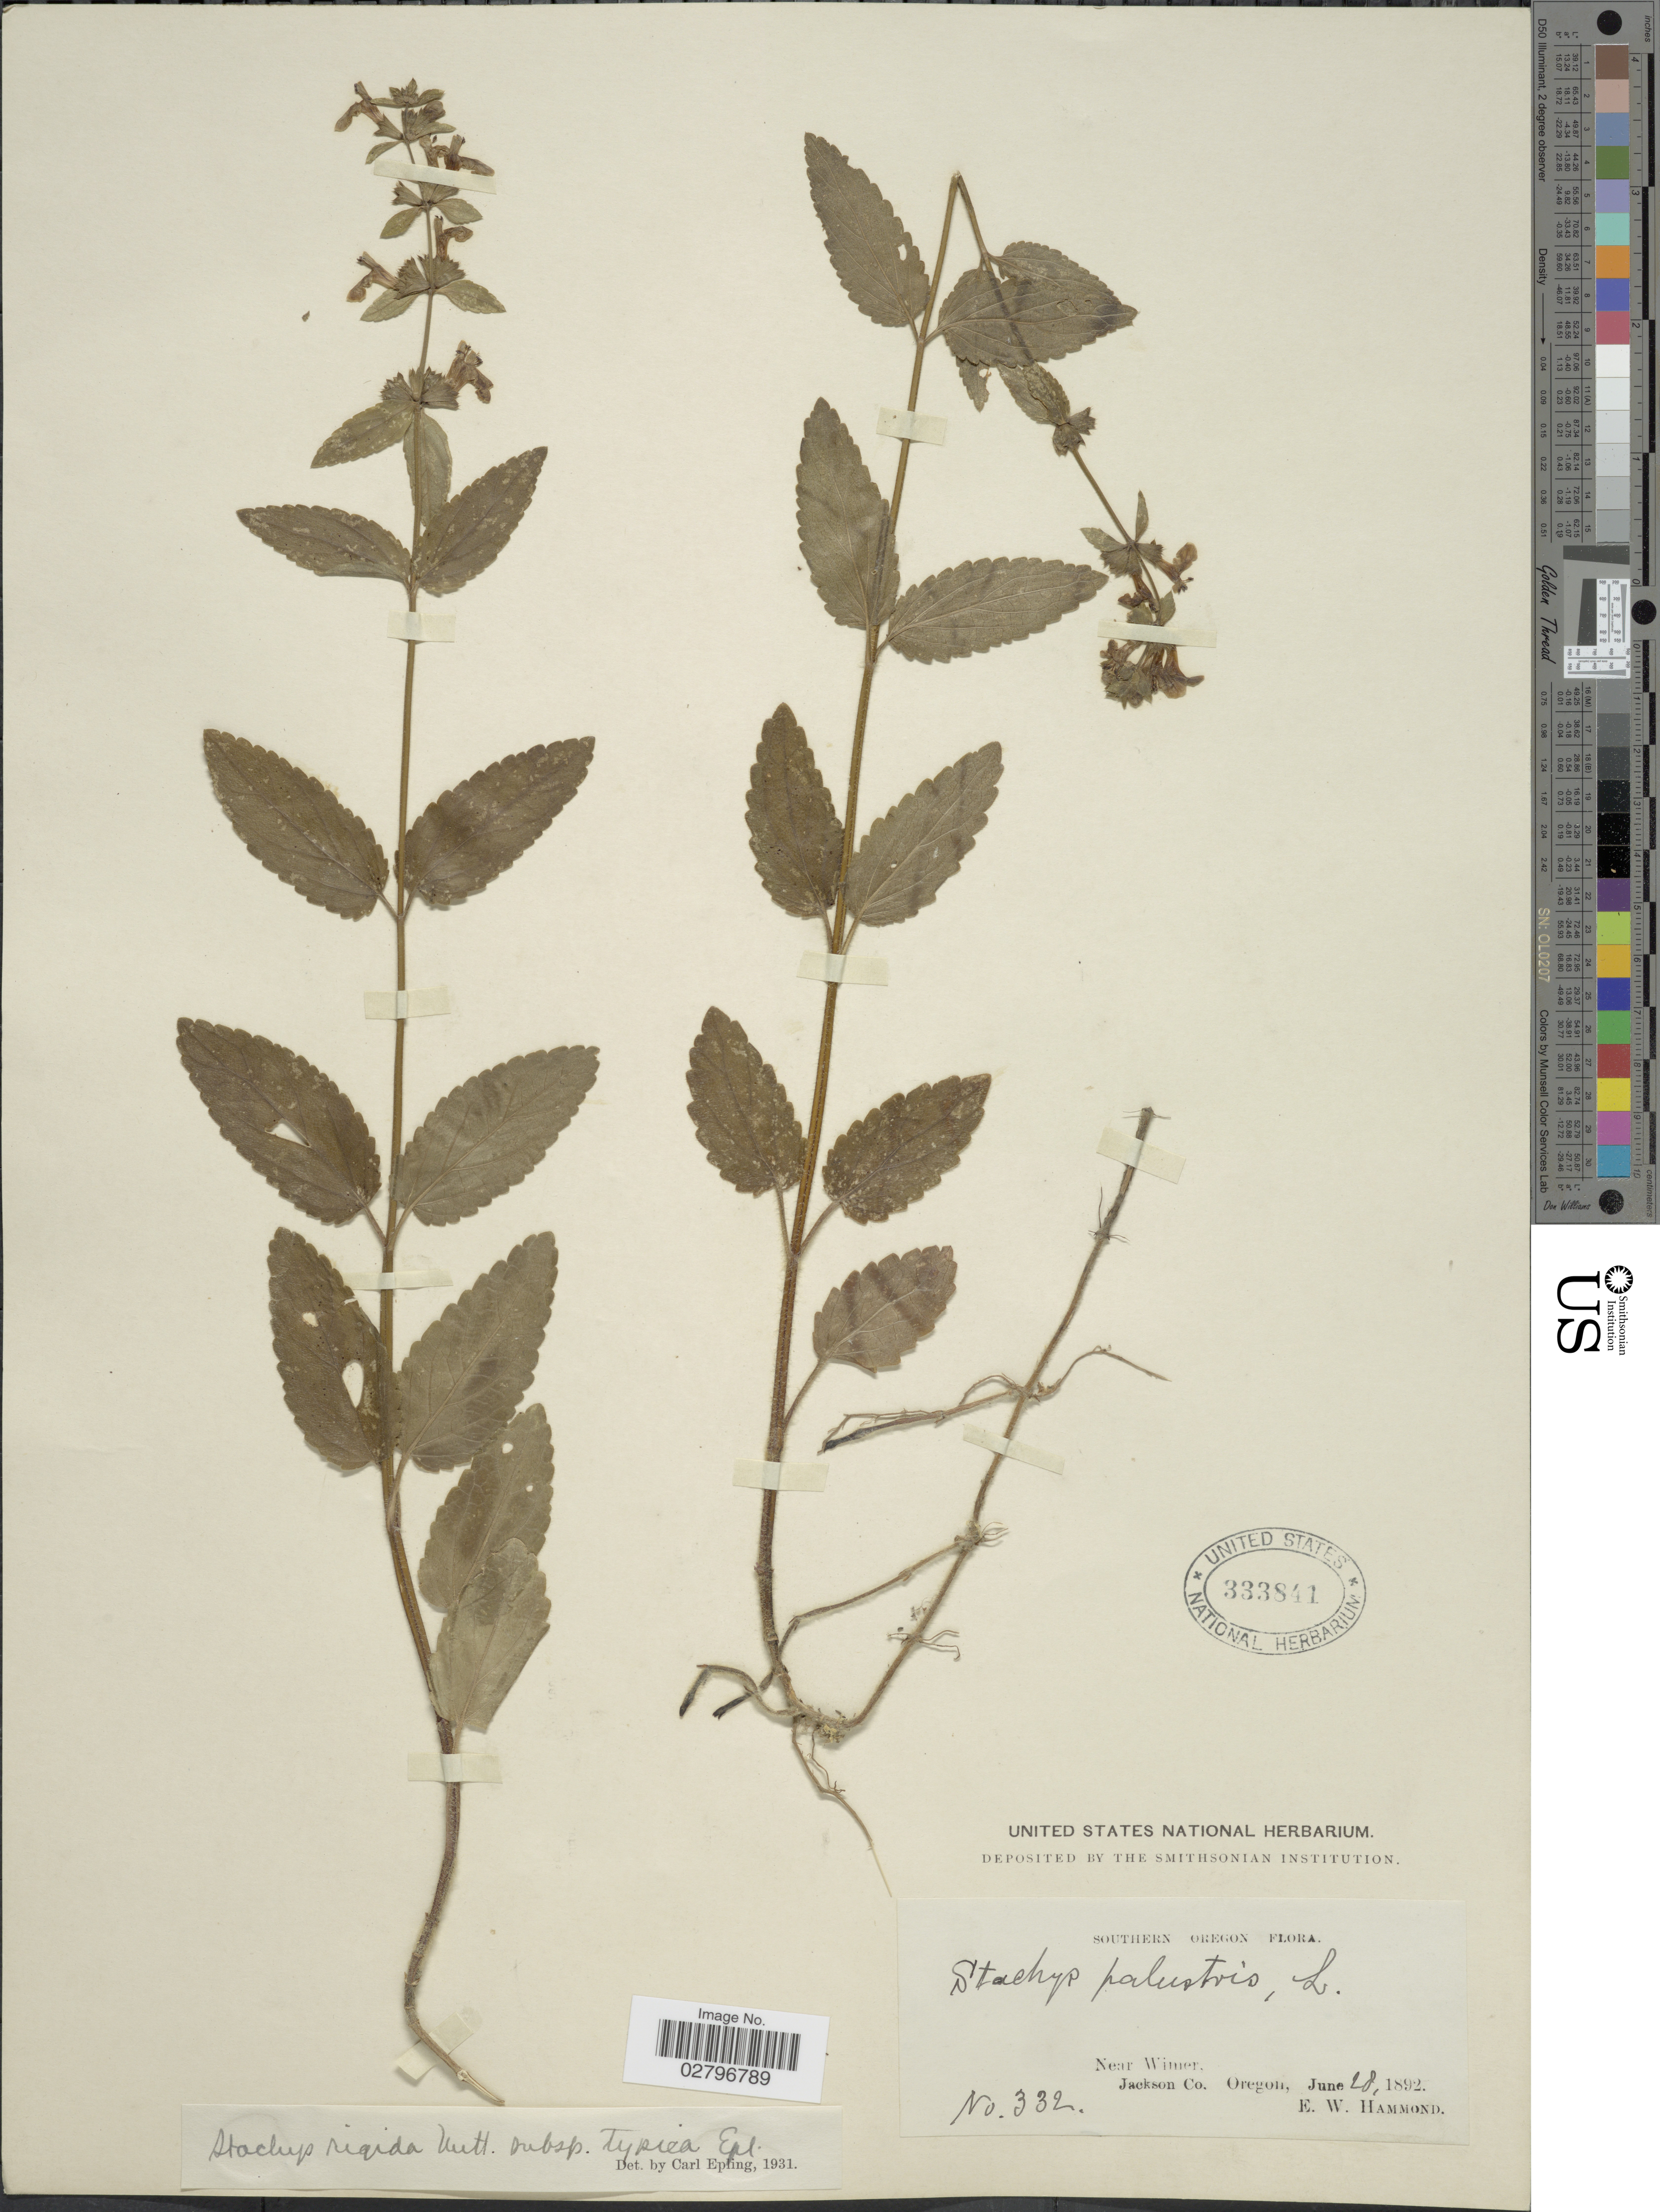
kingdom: Plantae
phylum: Tracheophyta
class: Magnoliopsida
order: Lamiales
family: Lamiaceae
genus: Stachys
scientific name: Stachys rigida subsp. typica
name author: Epling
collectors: E. Hammond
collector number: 332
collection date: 1892-06-28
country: United States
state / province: Oregon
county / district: Jackson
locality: Southern Oregon, Near Wimer, Jackson Co.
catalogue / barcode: US 333841